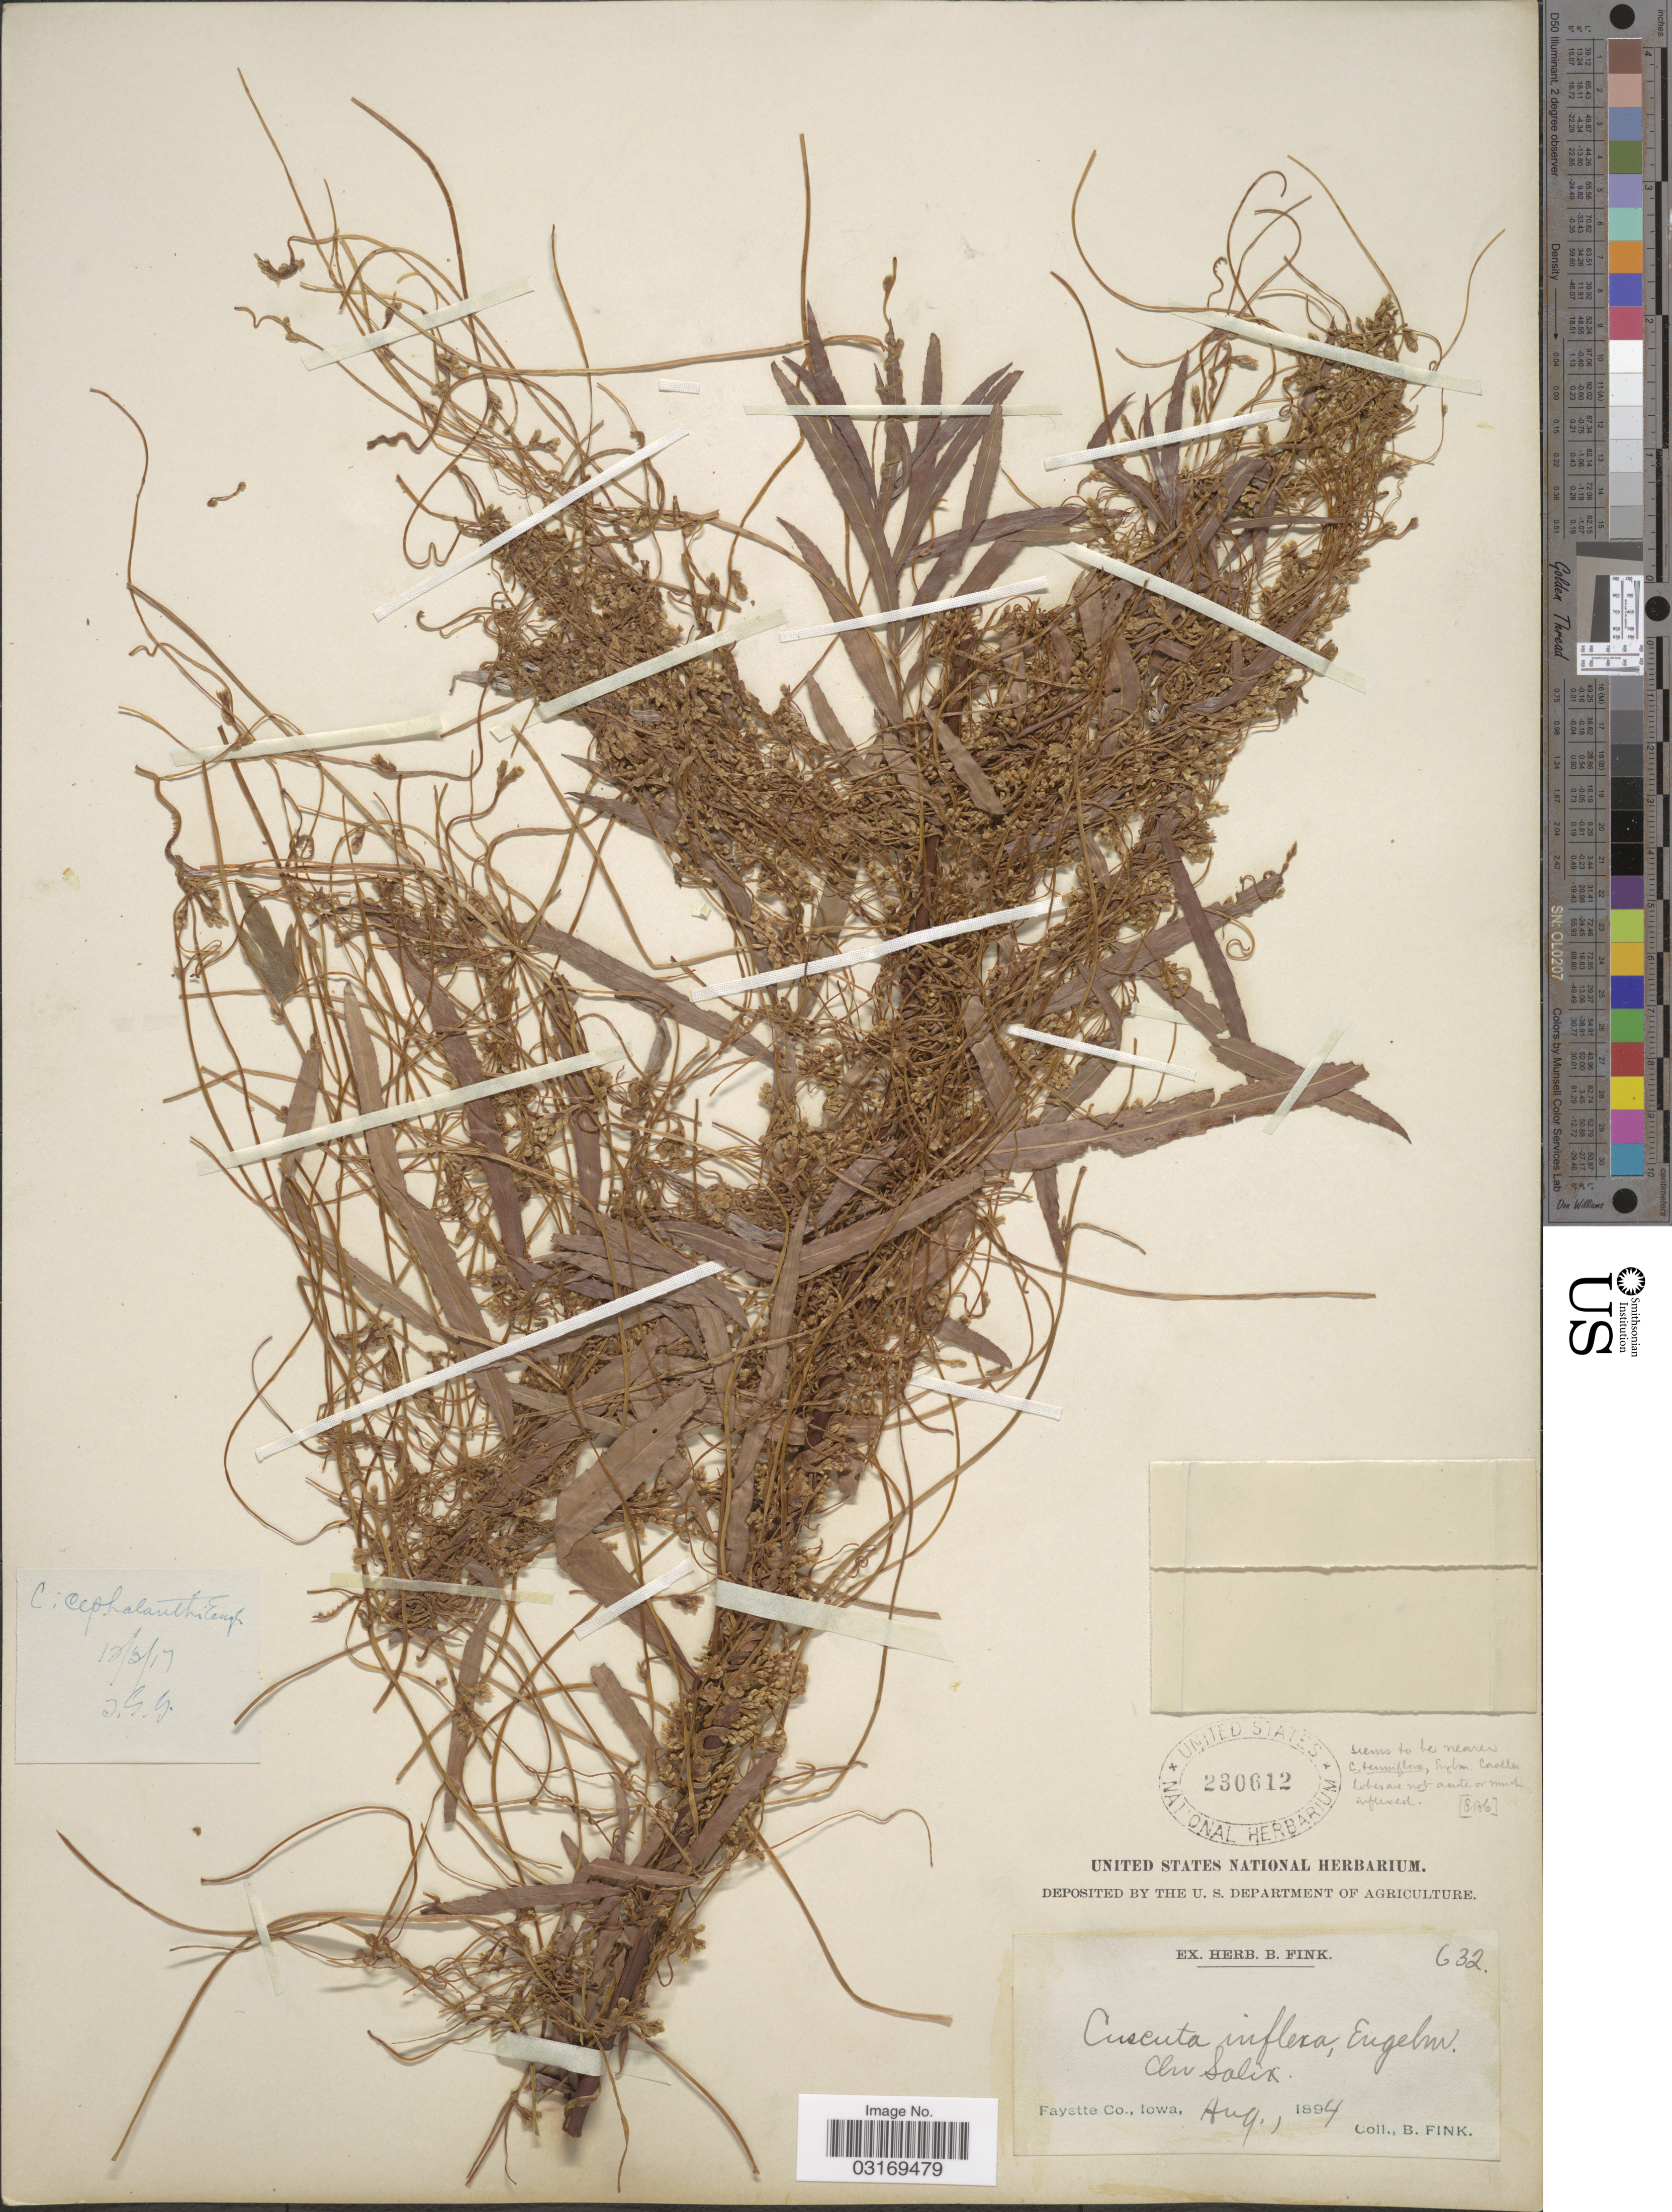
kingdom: Plantae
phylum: Tracheophyta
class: Magnoliopsida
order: Solanales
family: Convolvulaceae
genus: Cuscuta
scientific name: Cuscuta cephalanthi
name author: Engelm.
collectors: B. Fink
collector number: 632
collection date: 1894-08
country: United States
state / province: Iowa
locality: Fayette Co.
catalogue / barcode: US 230612